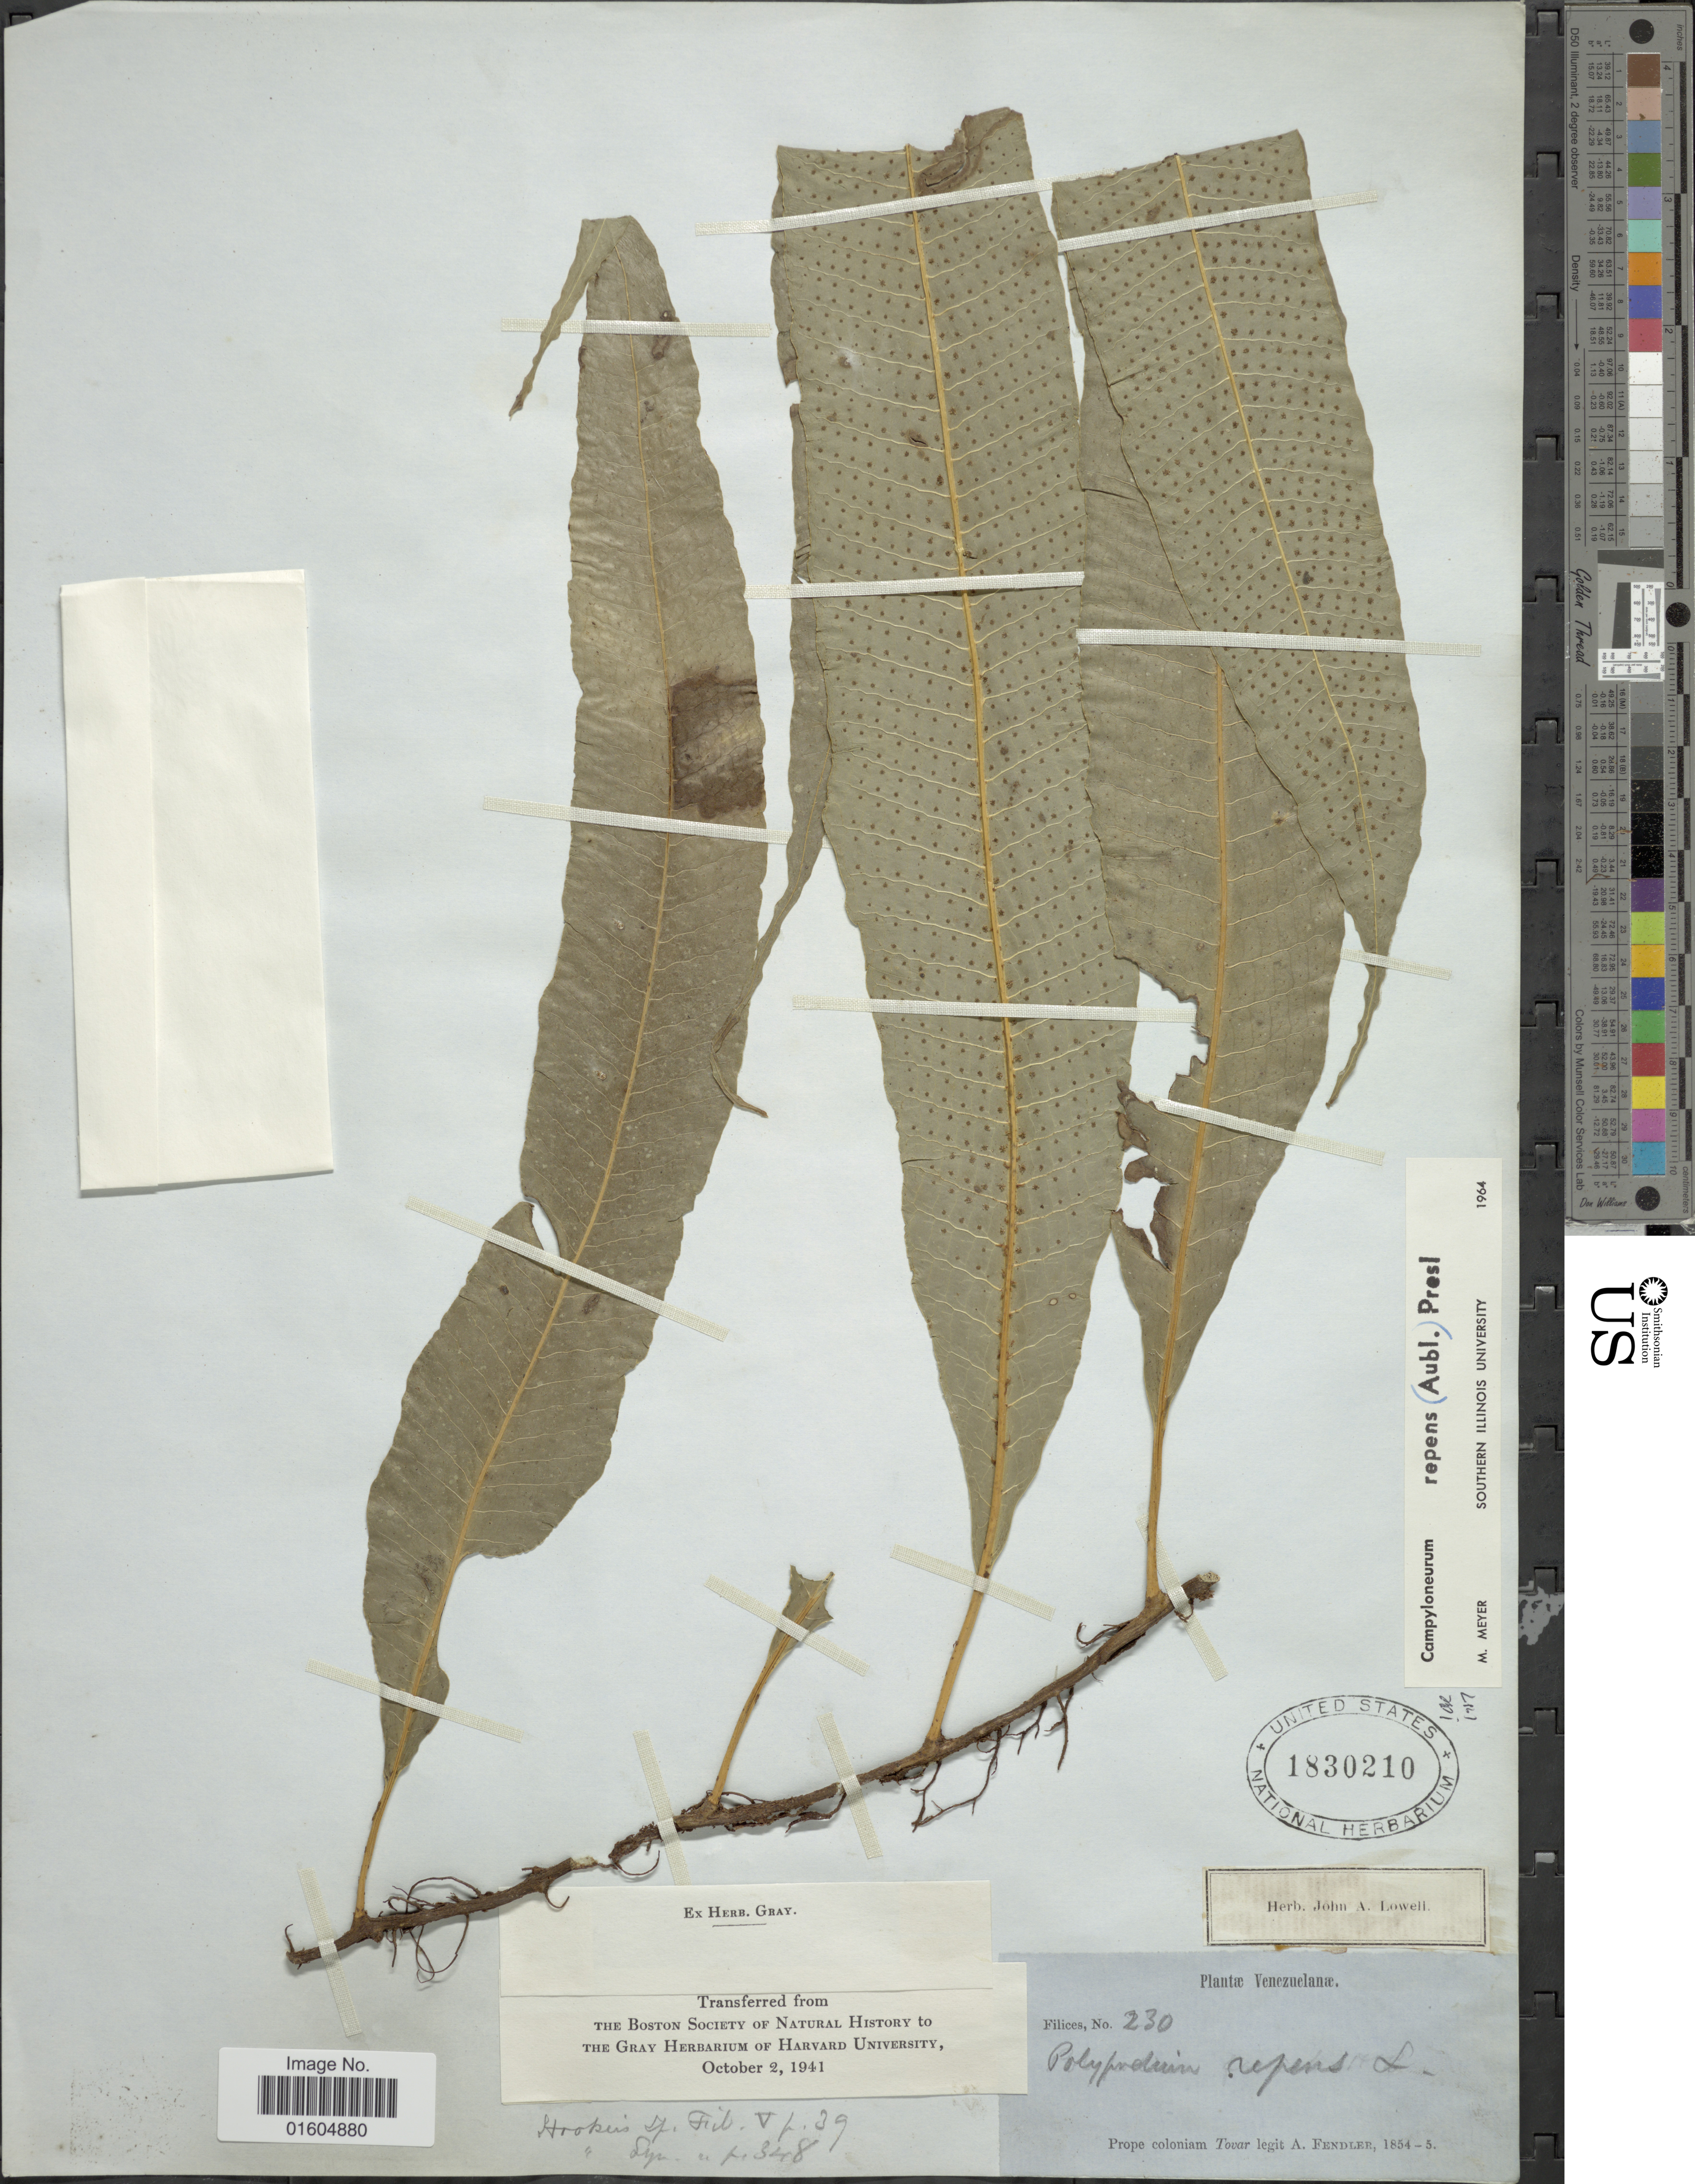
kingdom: Plantae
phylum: Tracheophyta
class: Polypodiopsida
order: Polypodiales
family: Polypodiaceae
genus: Campyloneurum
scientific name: Campyloneurum repens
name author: (Aubl.) C. Presl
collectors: A. Fendler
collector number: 230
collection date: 1854/1855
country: Venezuela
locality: Venezuelanae. Prope coloniam Tovar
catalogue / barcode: US 1830210